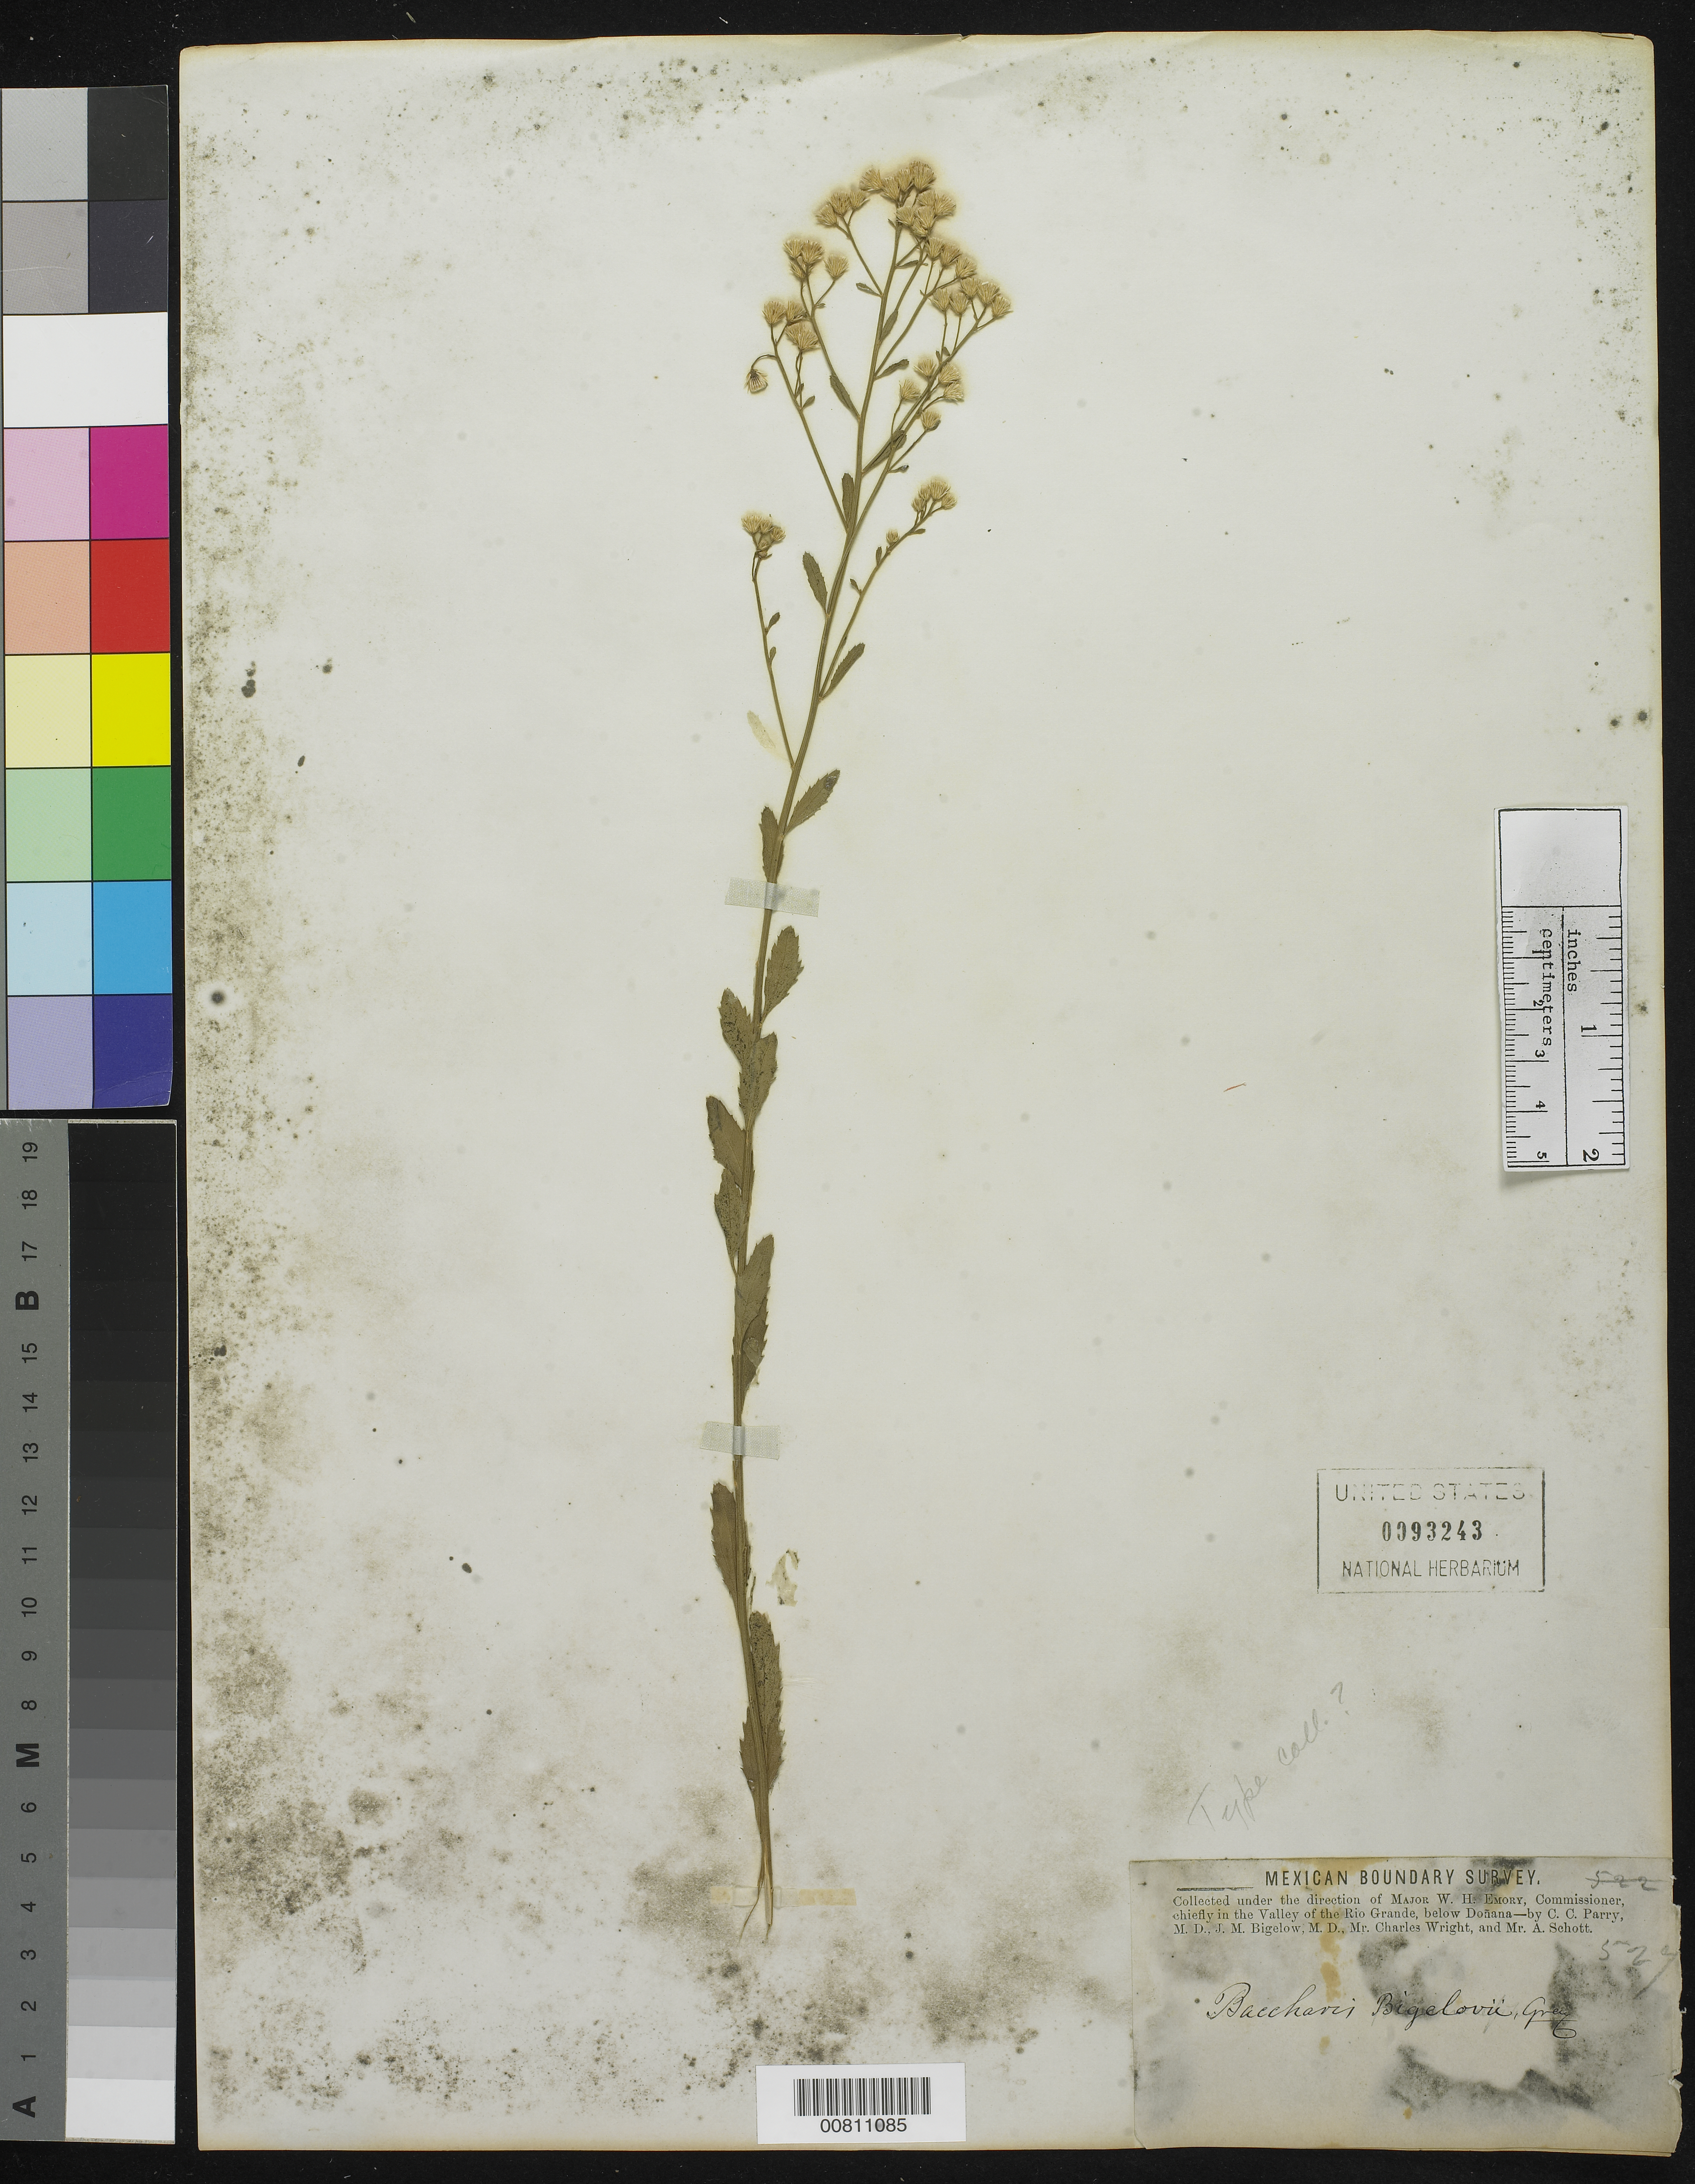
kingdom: Plantae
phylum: Tracheophyta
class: Magnoliopsida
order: Asterales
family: Asteraceae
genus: Baccharis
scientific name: Baccharis bigelovii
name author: A. Gray in Torr.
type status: Possible Syntype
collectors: C. C. Parry, J. M. Bigelow, C. Wright & A. C. V. Schott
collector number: Mex. Bound. Surv. 527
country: Mexico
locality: Valley of the Rio Grande, below Doñana.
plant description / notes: "Mexican Boundary Survey. Collected under the direction of Major W.H. Emory, Commissioner." Handwritten number on label, could be 524, 527, or 529.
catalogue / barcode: US 93243